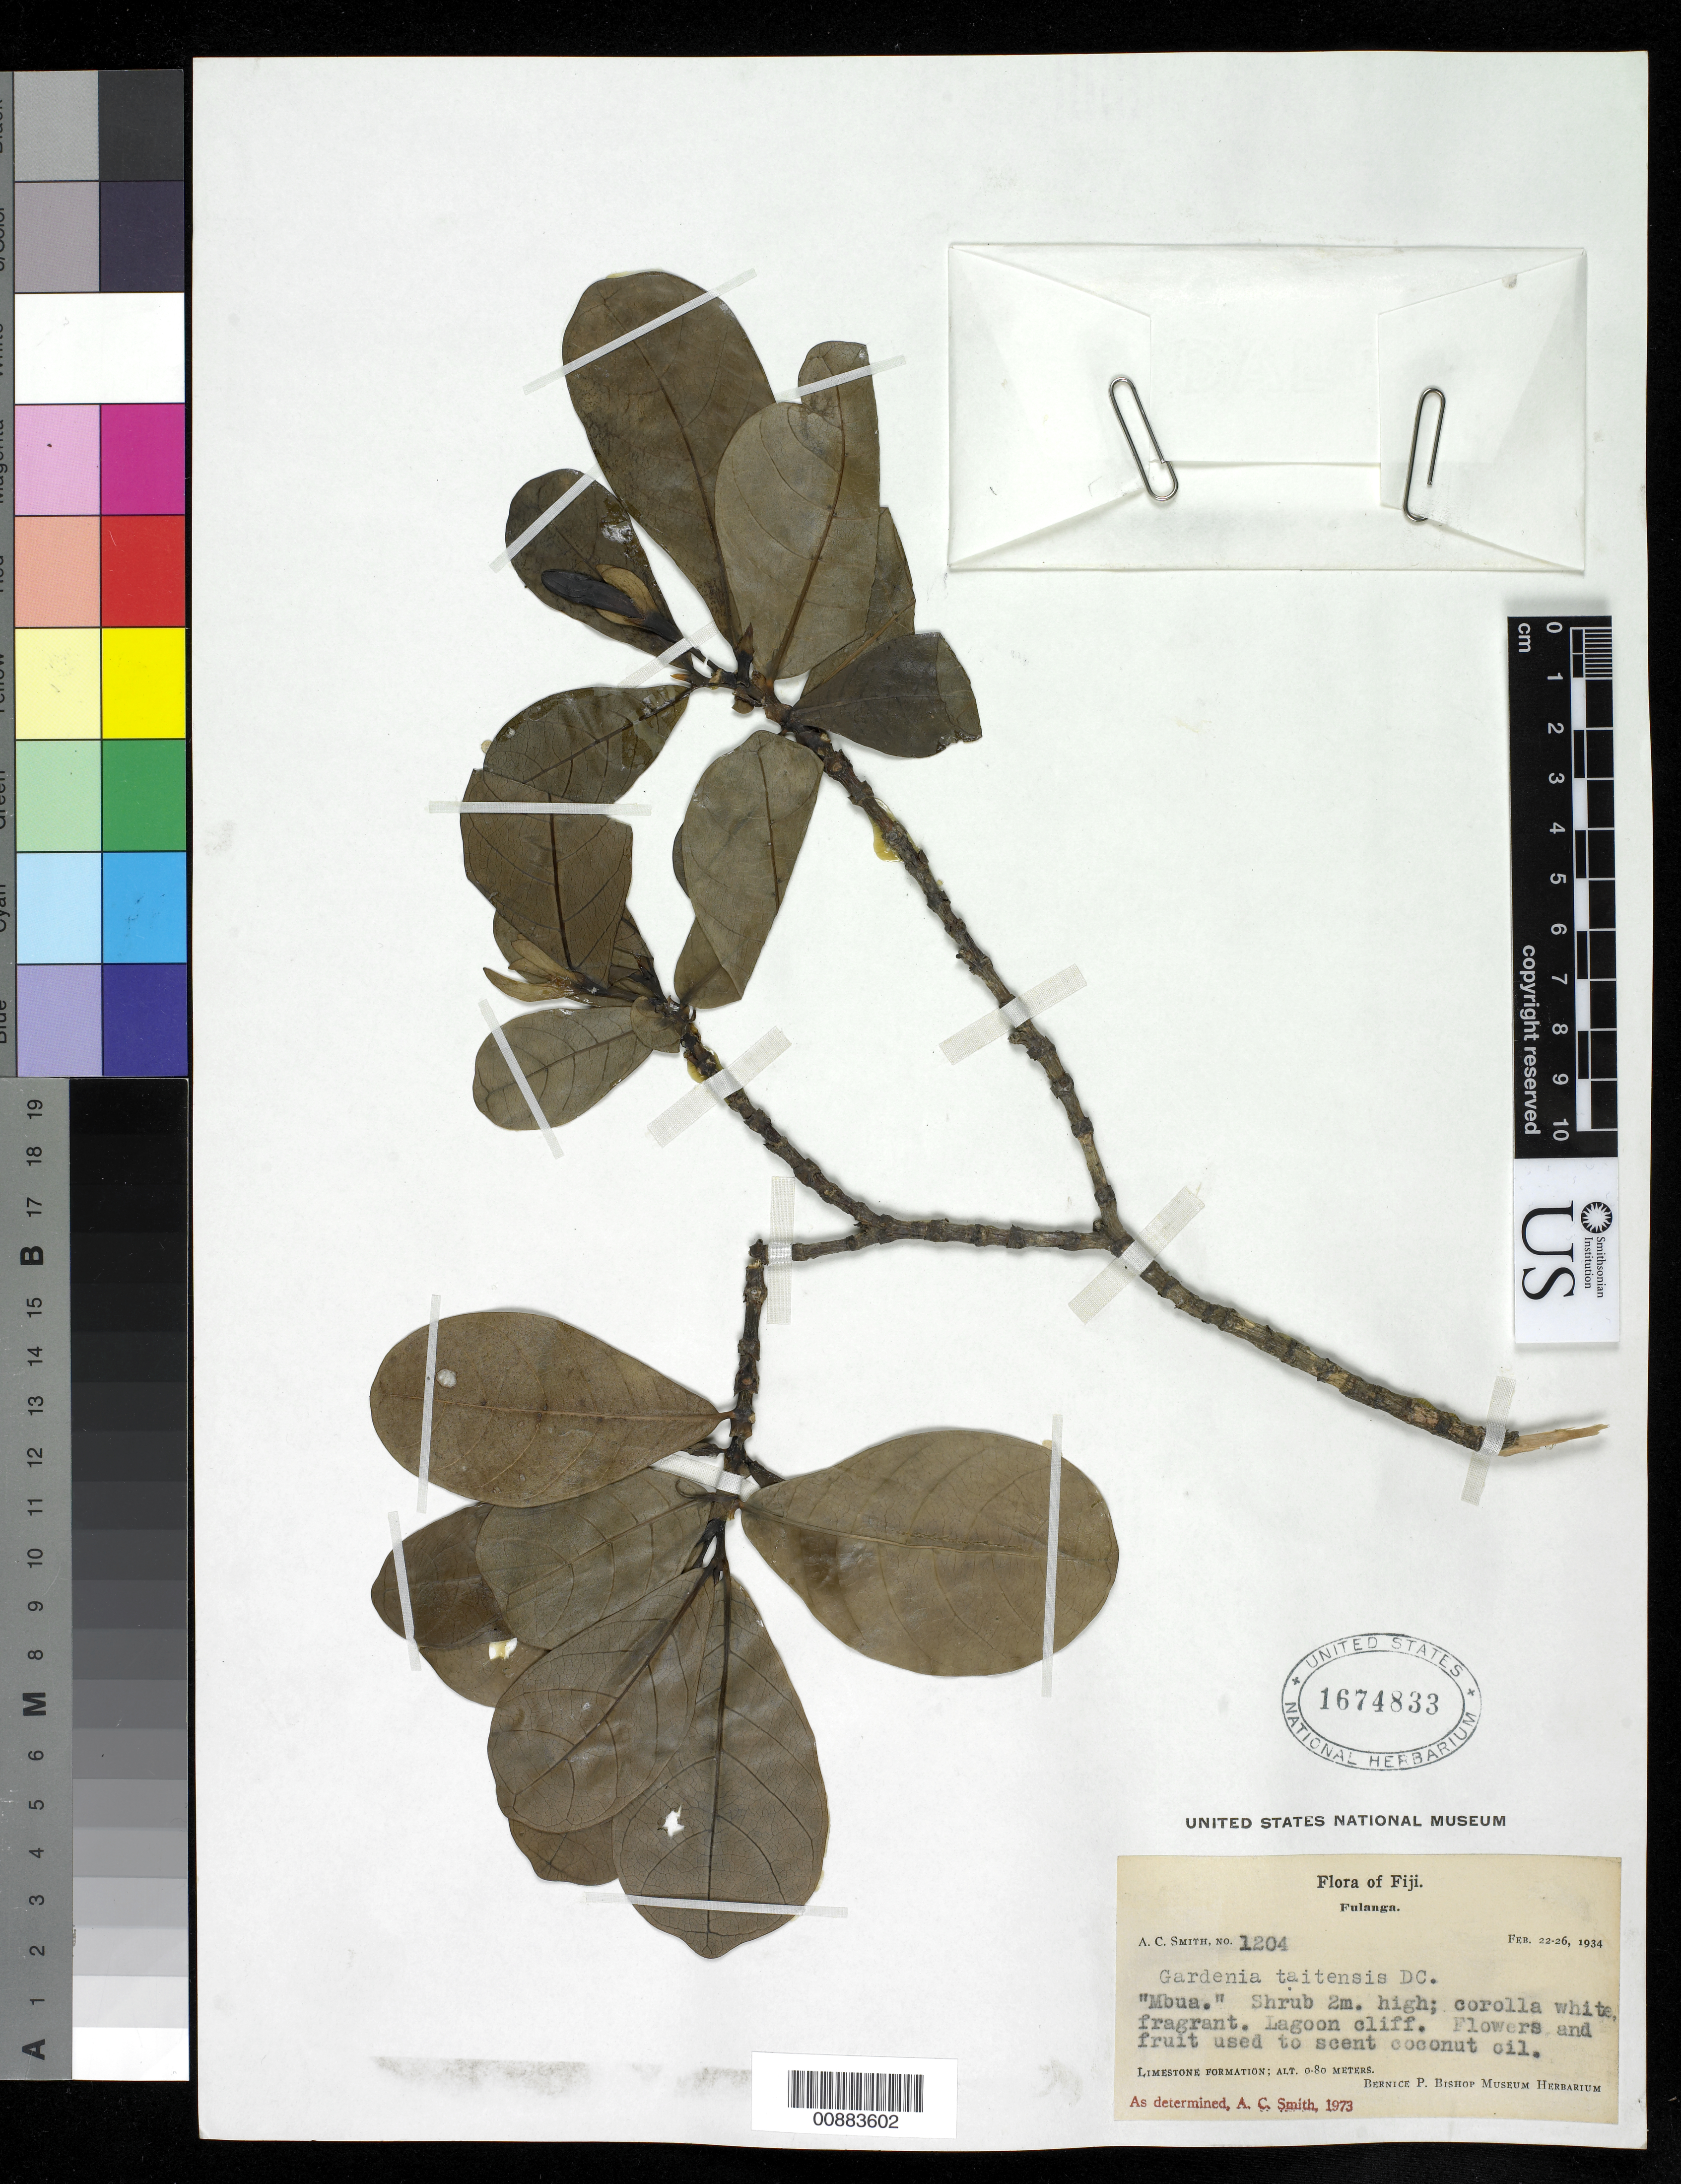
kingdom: Plantae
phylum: Tracheophyta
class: Magnoliopsida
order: Gentianales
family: Rubiaceae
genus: Gardenia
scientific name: Gardenia taitensis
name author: DC.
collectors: C. A. Smith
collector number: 1204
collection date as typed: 22 Feb 1934 to 26 Feb 1934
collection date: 1934-02-22/1934-02-26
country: Fiji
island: Fulaga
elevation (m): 0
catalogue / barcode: US 1674833